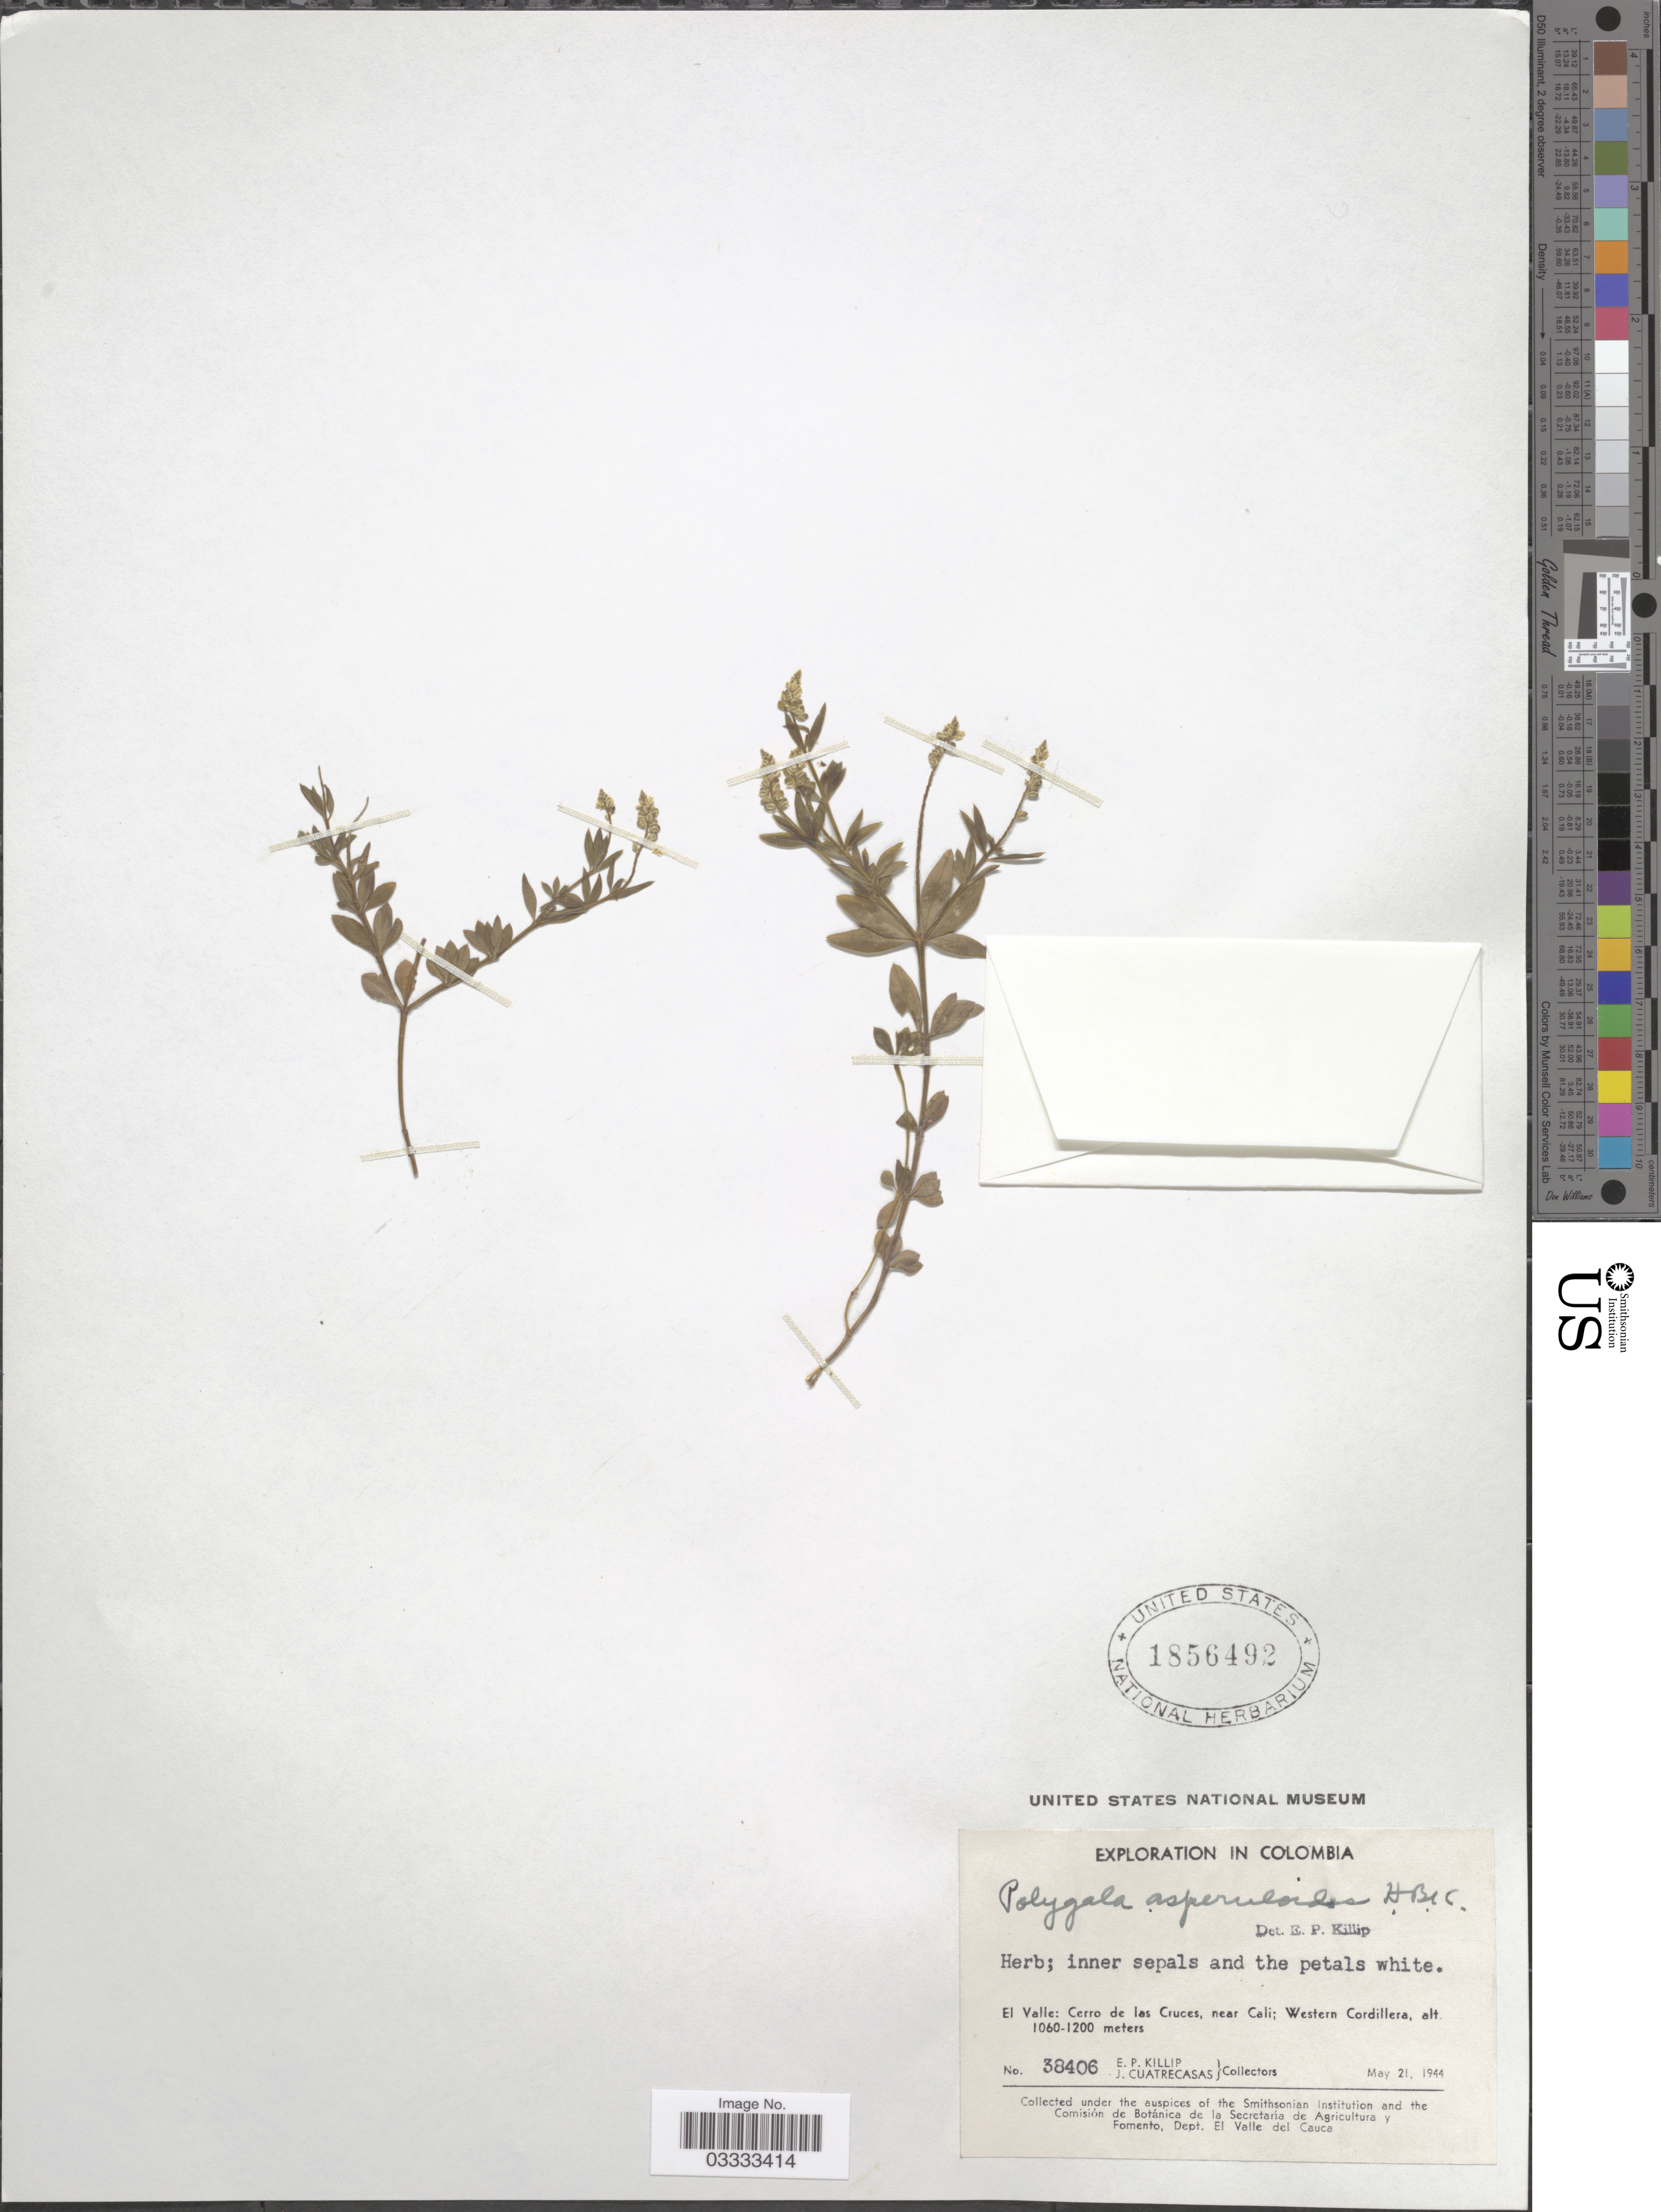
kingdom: Plantae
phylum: Tracheophyta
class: Magnoliopsida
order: Fabales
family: Polygalaceae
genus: Polygala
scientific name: Polygala asperuloides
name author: Kunth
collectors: E. P. Killip & J. Cuatrecasas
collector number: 38406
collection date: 1944-05-21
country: Colombia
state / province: Valle del Cauca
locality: El Valle: Cerro de las Cruces, near Cali; Western Cordillera.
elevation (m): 1060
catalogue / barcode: US 1856492